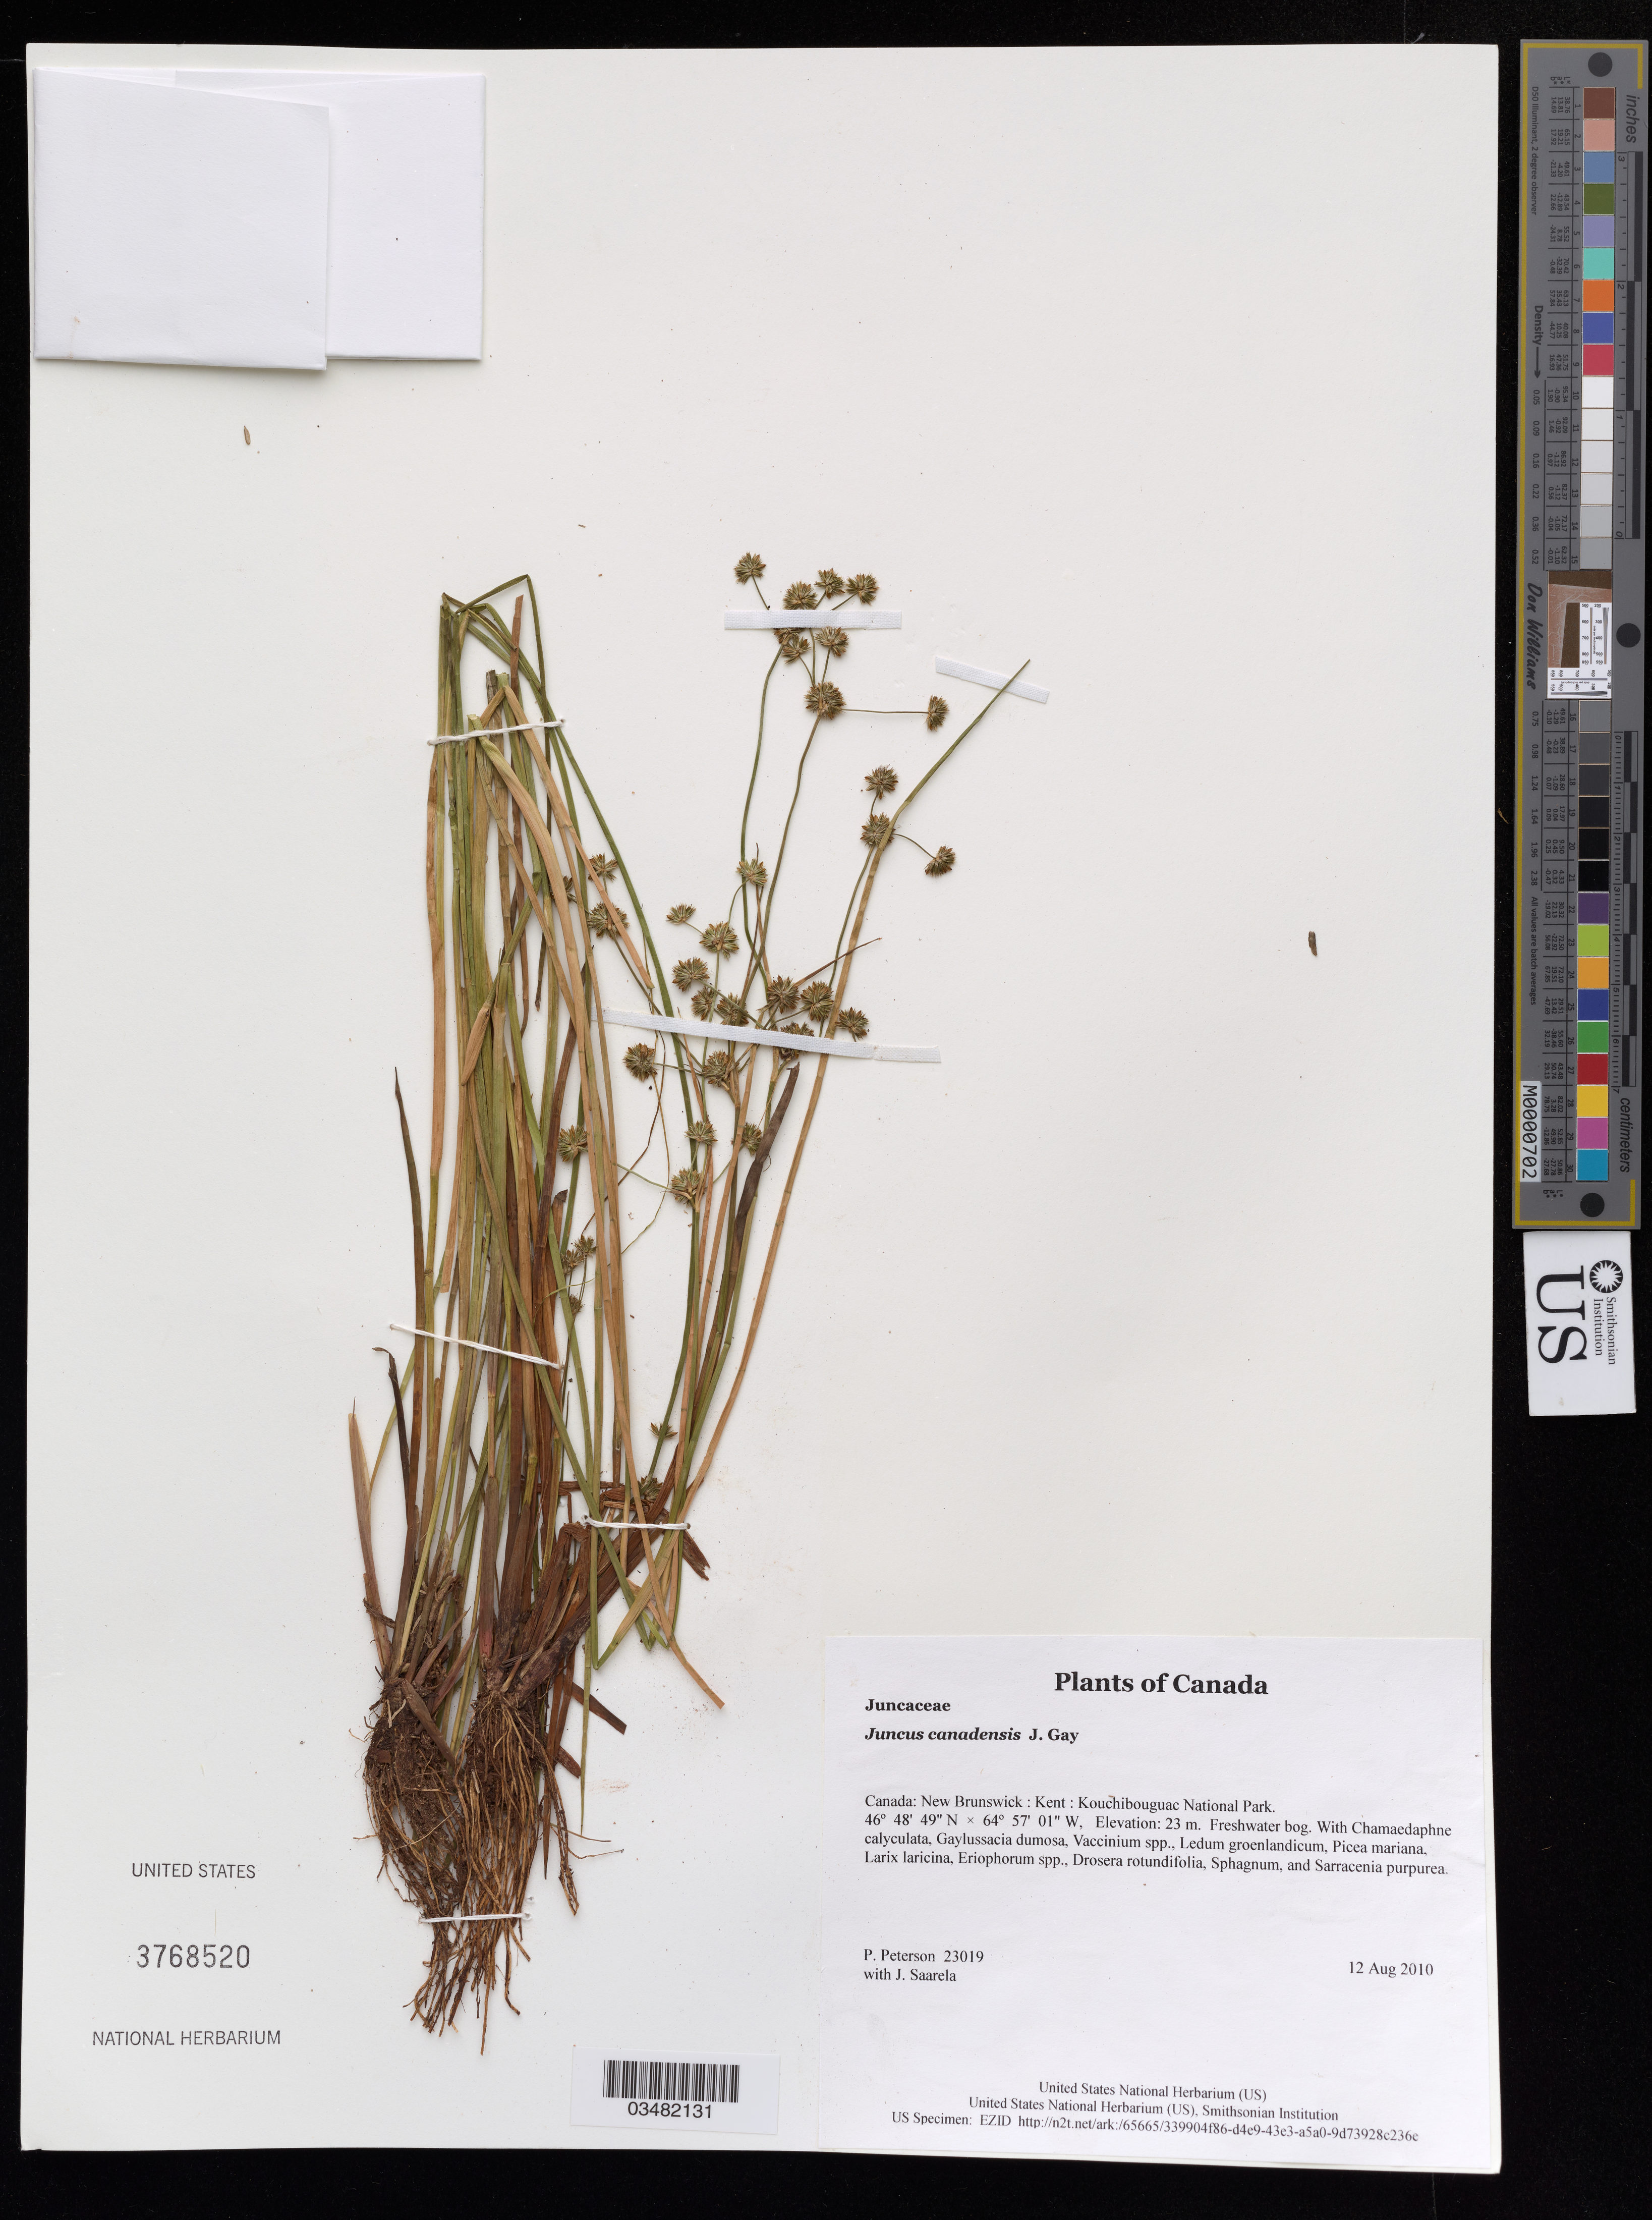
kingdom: Plantae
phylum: Tracheophyta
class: Liliopsida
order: Poales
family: Juncaceae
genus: Juncus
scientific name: Juncus canadensis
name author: J. Gay ex Laharpe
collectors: P. M. Peterson & J. Saarela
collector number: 23019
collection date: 2010-08-12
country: Canada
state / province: New Brunswick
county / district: Kent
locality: Kouchibouguac National Park.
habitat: Freshwater bog.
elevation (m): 23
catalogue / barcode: US 3768520